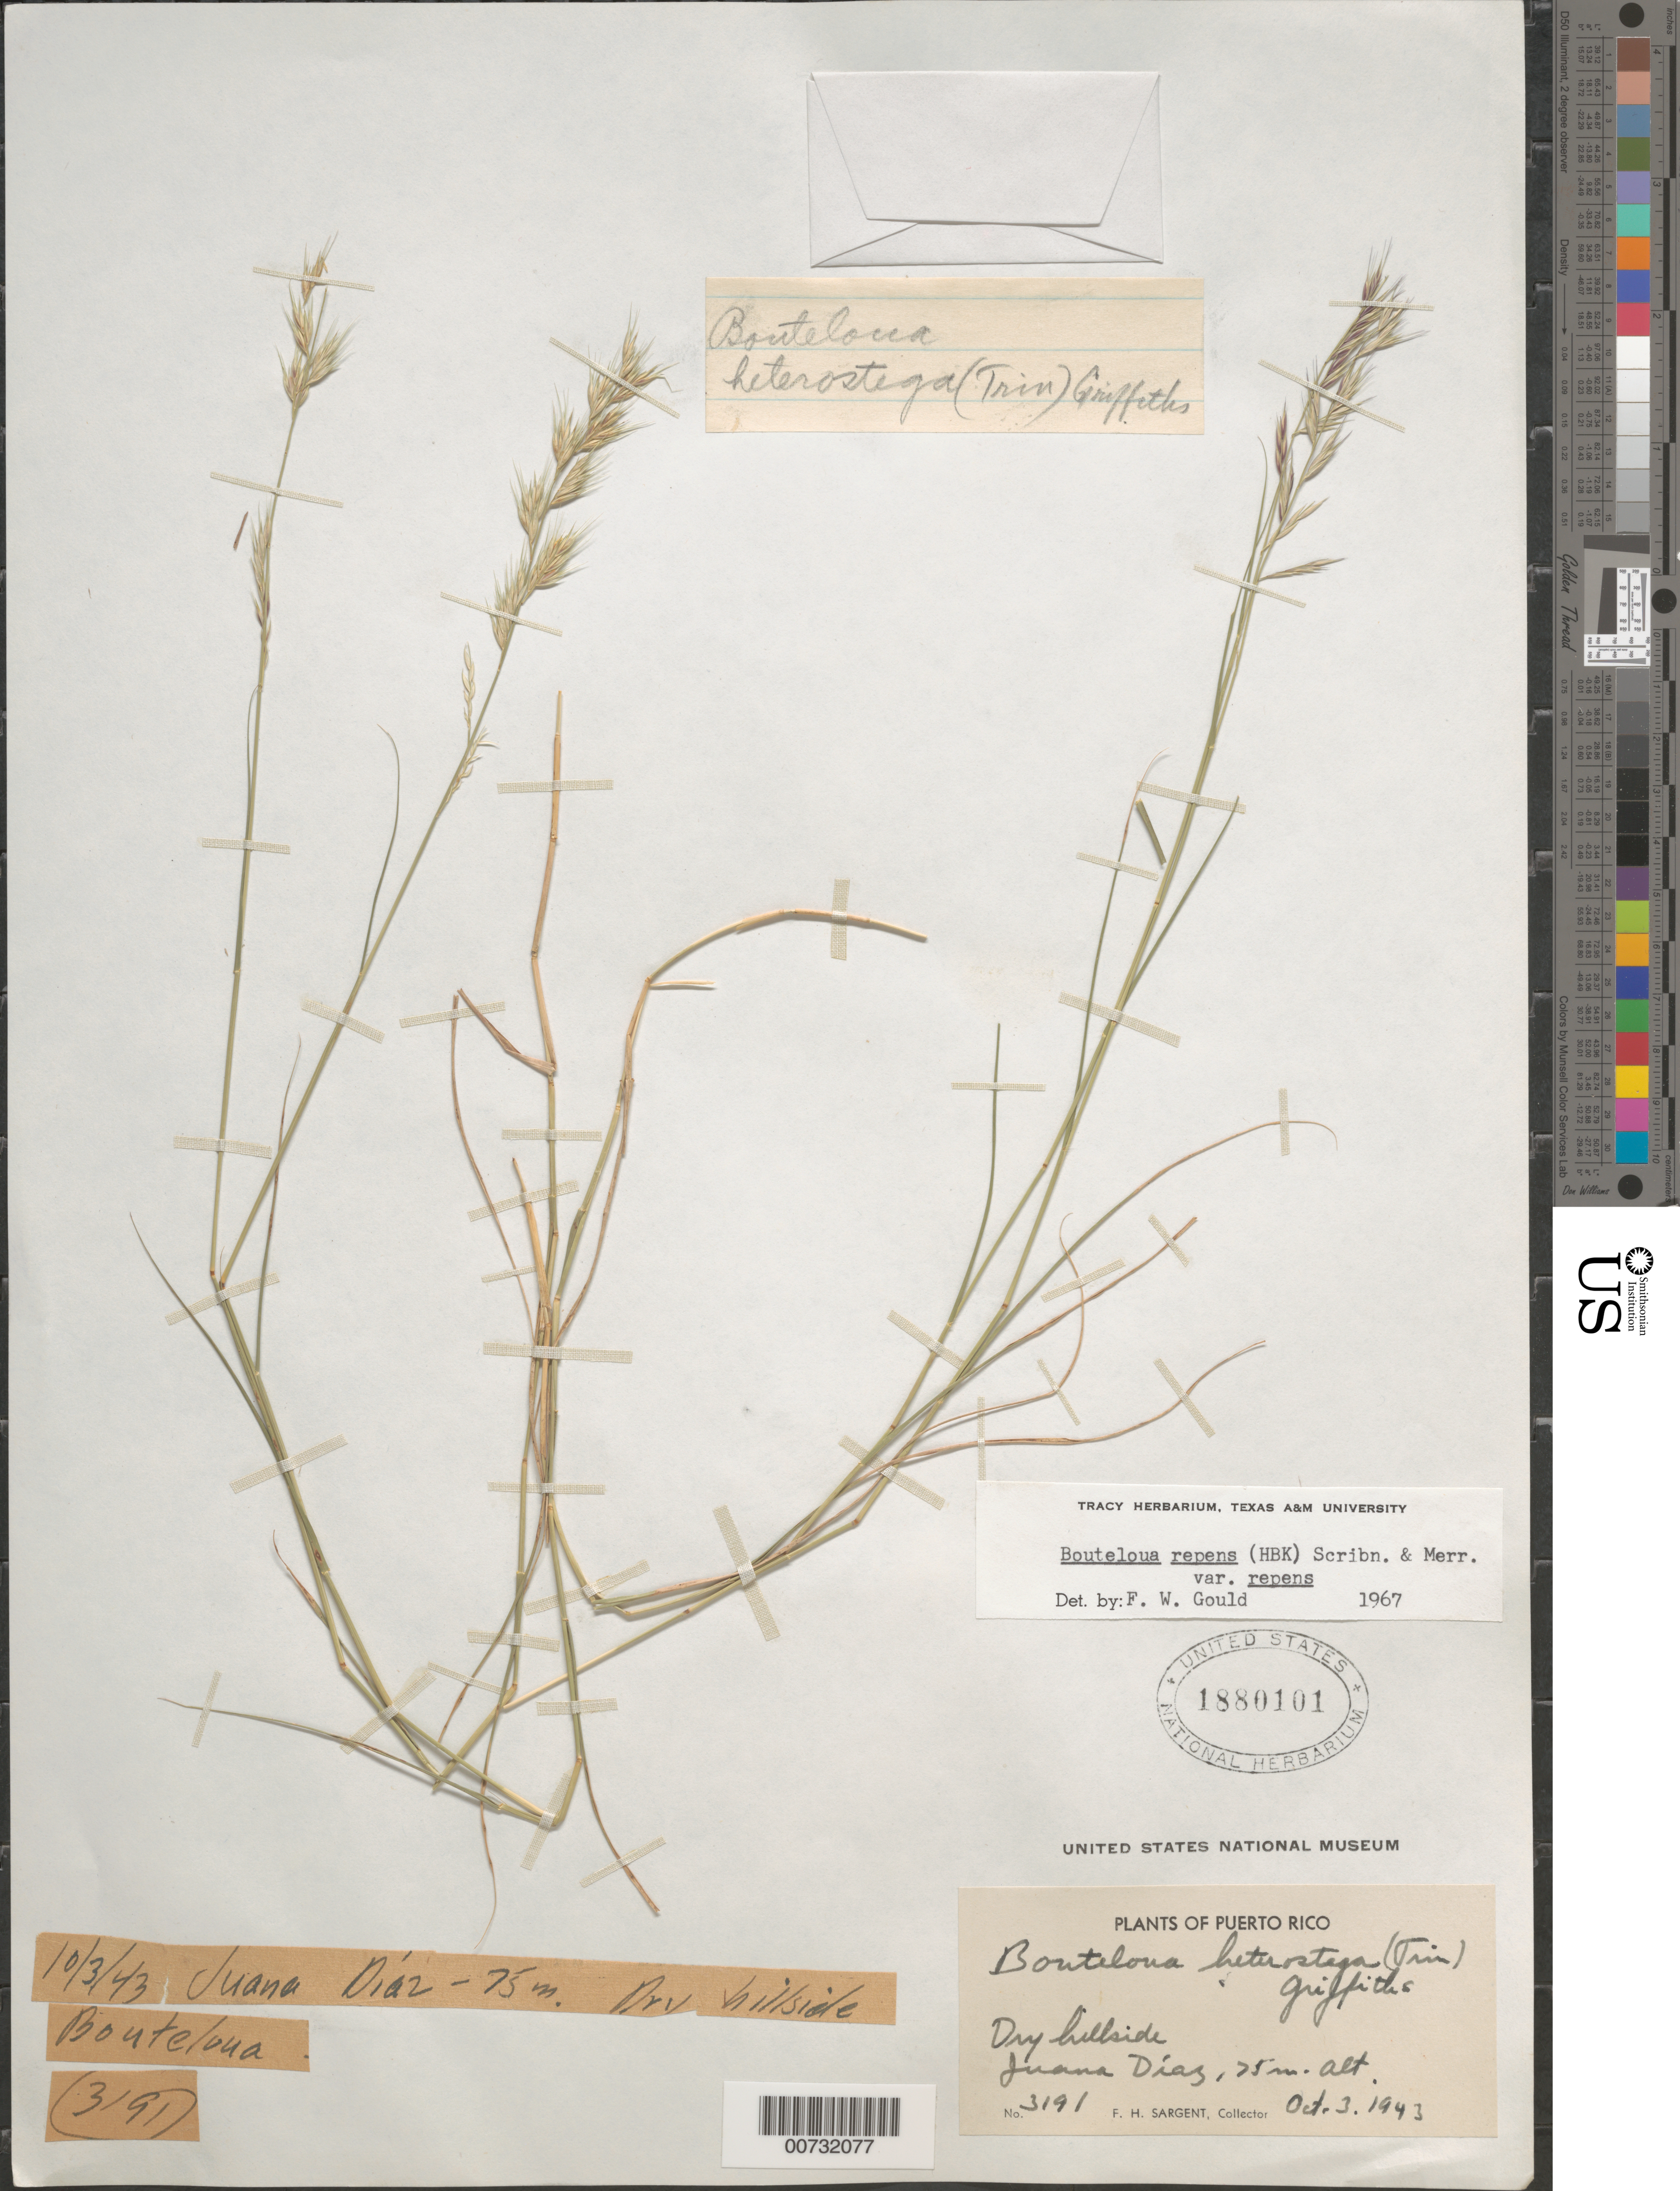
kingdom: Plantae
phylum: Tracheophyta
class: Liliopsida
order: Poales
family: Poaceae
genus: Bouteloua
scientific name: Bouteloua repens (H.B.K.) Scribn. & Merr. var. repens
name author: (Kunth) Scribn. & Merr.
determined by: Gould, F. W.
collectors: F. H. Sargent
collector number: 3191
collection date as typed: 03 Oct 1943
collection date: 1943-10-03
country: Puerto Rico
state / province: Juana Díaz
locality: Juana Diaz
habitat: Dry hillside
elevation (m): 75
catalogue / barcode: US 1880101